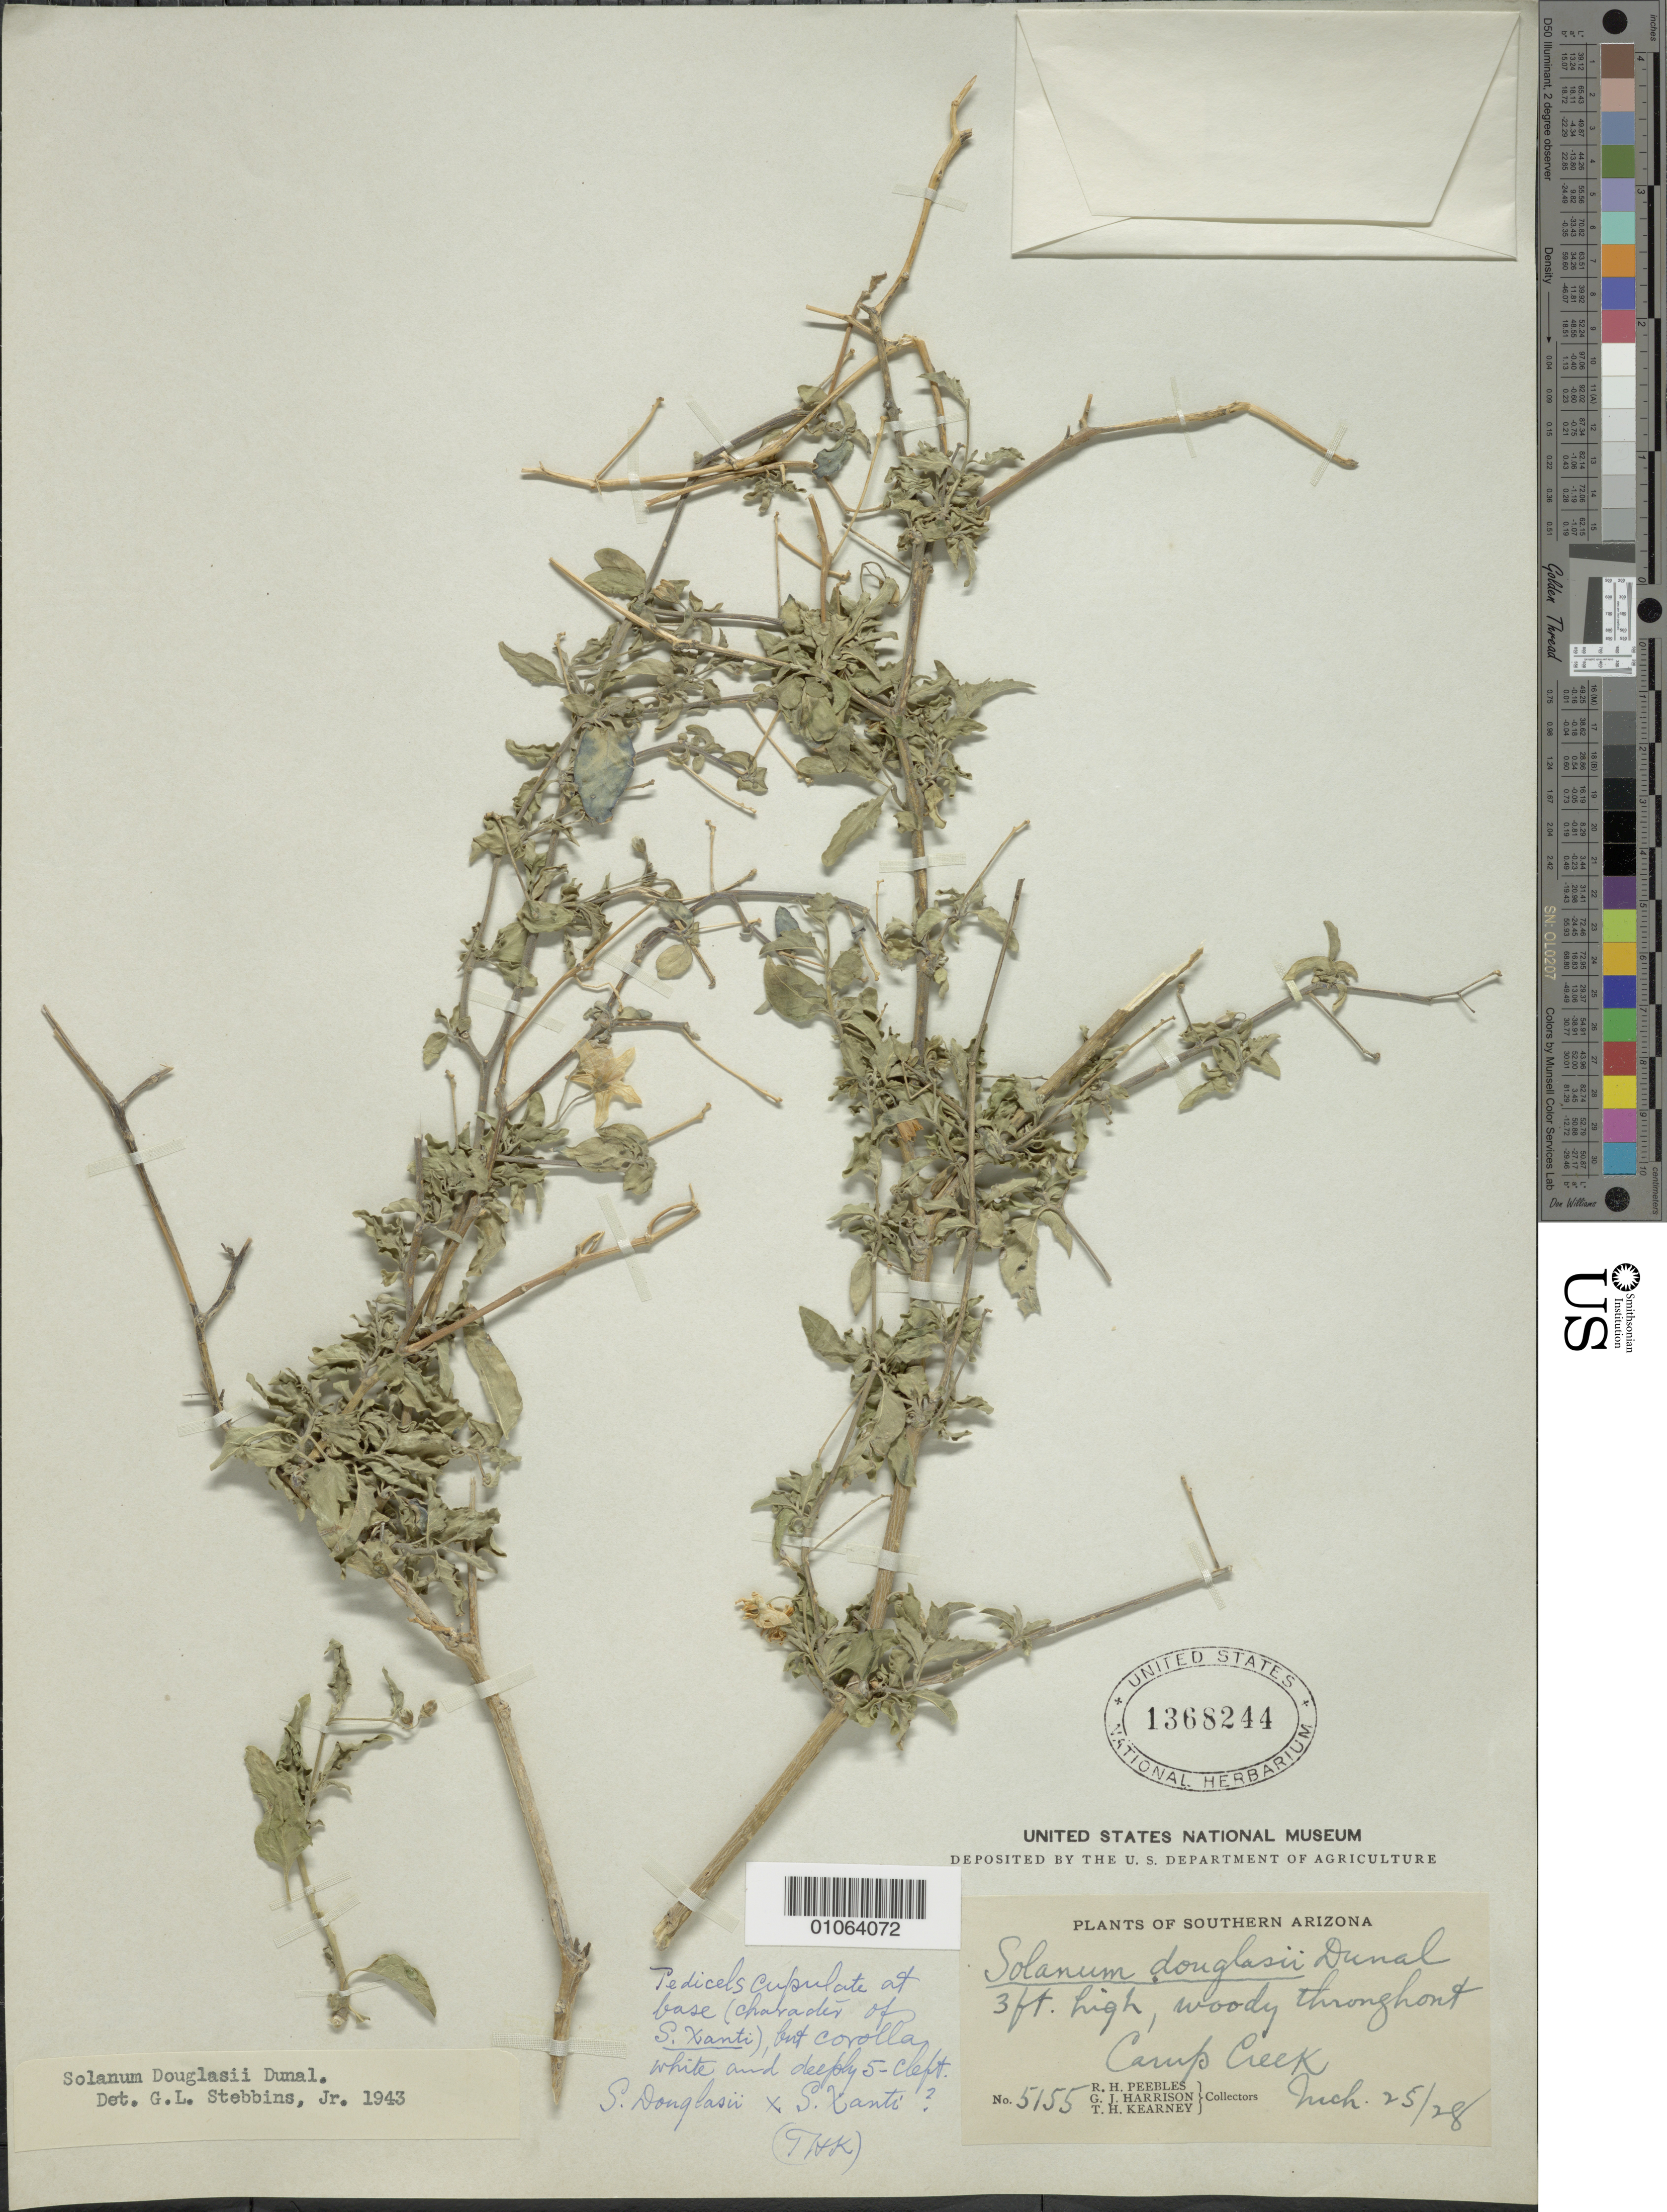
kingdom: Plantae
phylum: Tracheophyta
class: Magnoliopsida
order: Solanales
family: Solanaceae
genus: Solanum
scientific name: Solanum douglasii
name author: Dunal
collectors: R. H. Peebles, G. J. Harrison & T. H. Kearney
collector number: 5155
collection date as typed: Transcribed d/m/y: 25/3/28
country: United States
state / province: Arizona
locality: Southern Arizona. Camp Creek.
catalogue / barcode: US 1368244